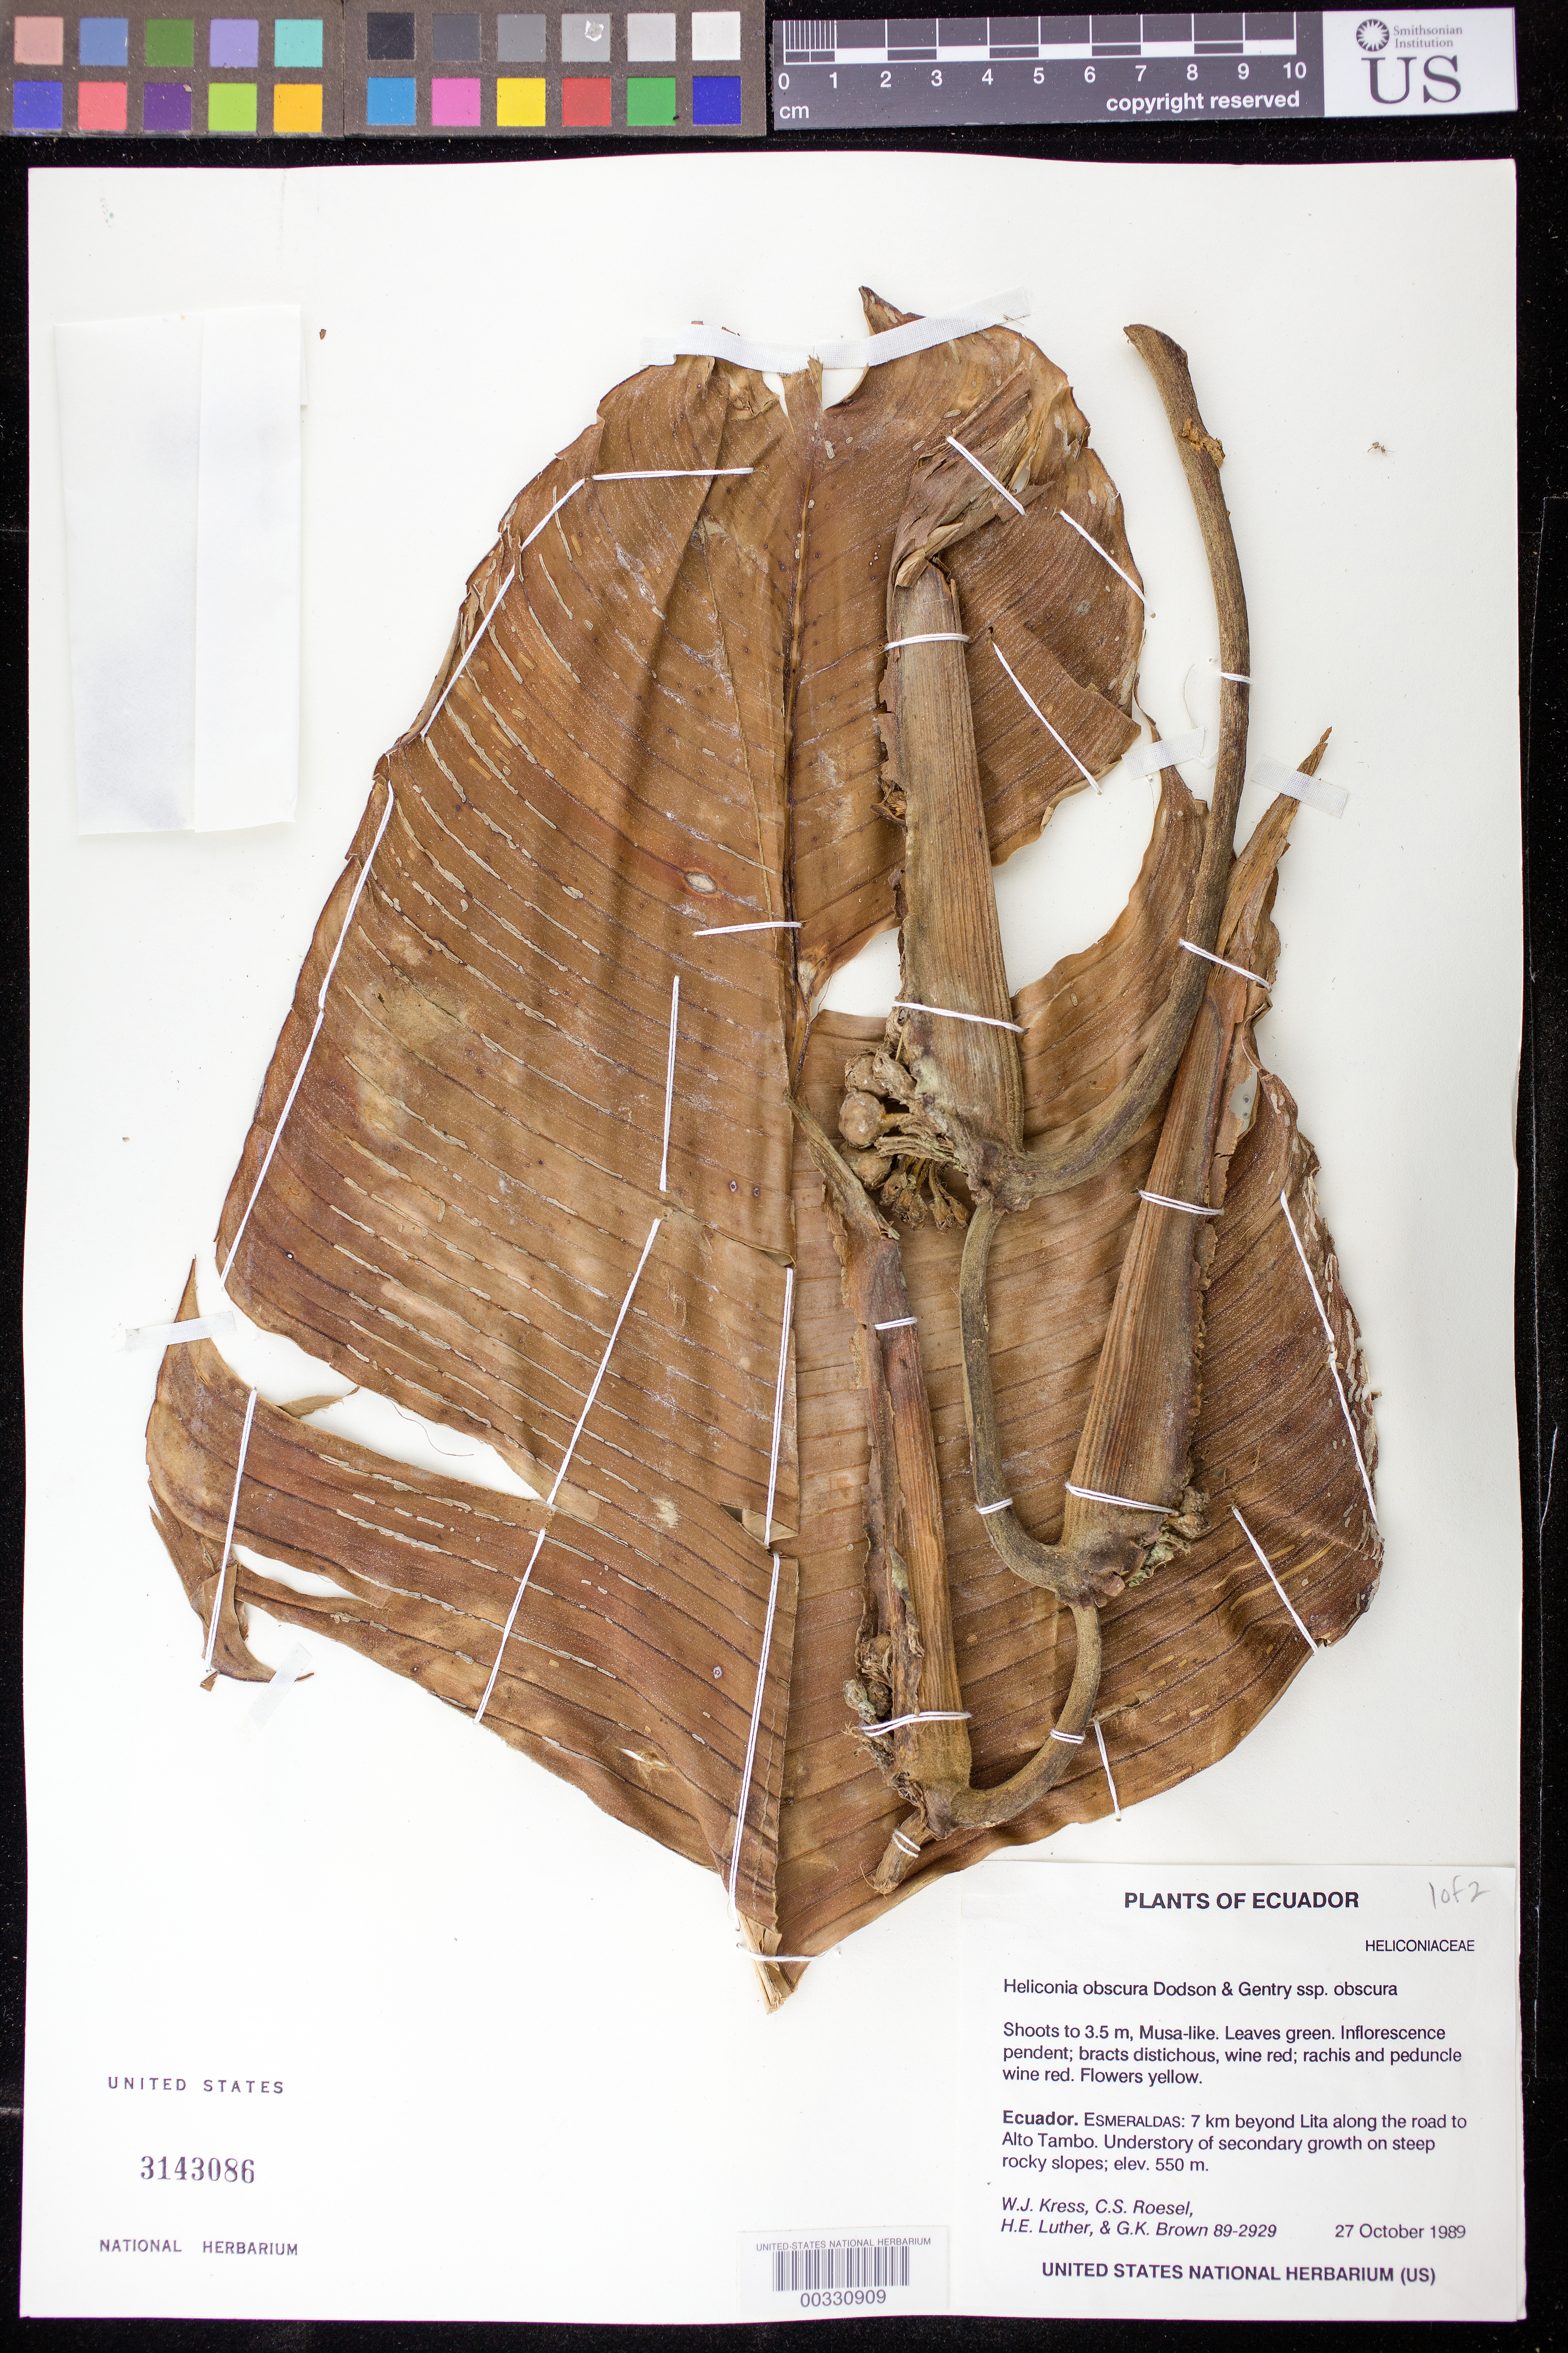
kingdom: Plantae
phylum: Tracheophyta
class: Liliopsida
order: Zingiberales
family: Heliconiaceae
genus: Heliconia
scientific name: Heliconia obscura subsp. obscura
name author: Dodson & Gentry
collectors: W. J. Kress, C. S. Roesel, Harry E. Luther & G. K. Brown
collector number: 89-2929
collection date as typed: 27 Oct 1989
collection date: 1989-10-27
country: Ecuador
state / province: Esmeraldas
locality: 7 km beyond Lita along road to Alto Tambo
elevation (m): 550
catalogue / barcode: US 3143086